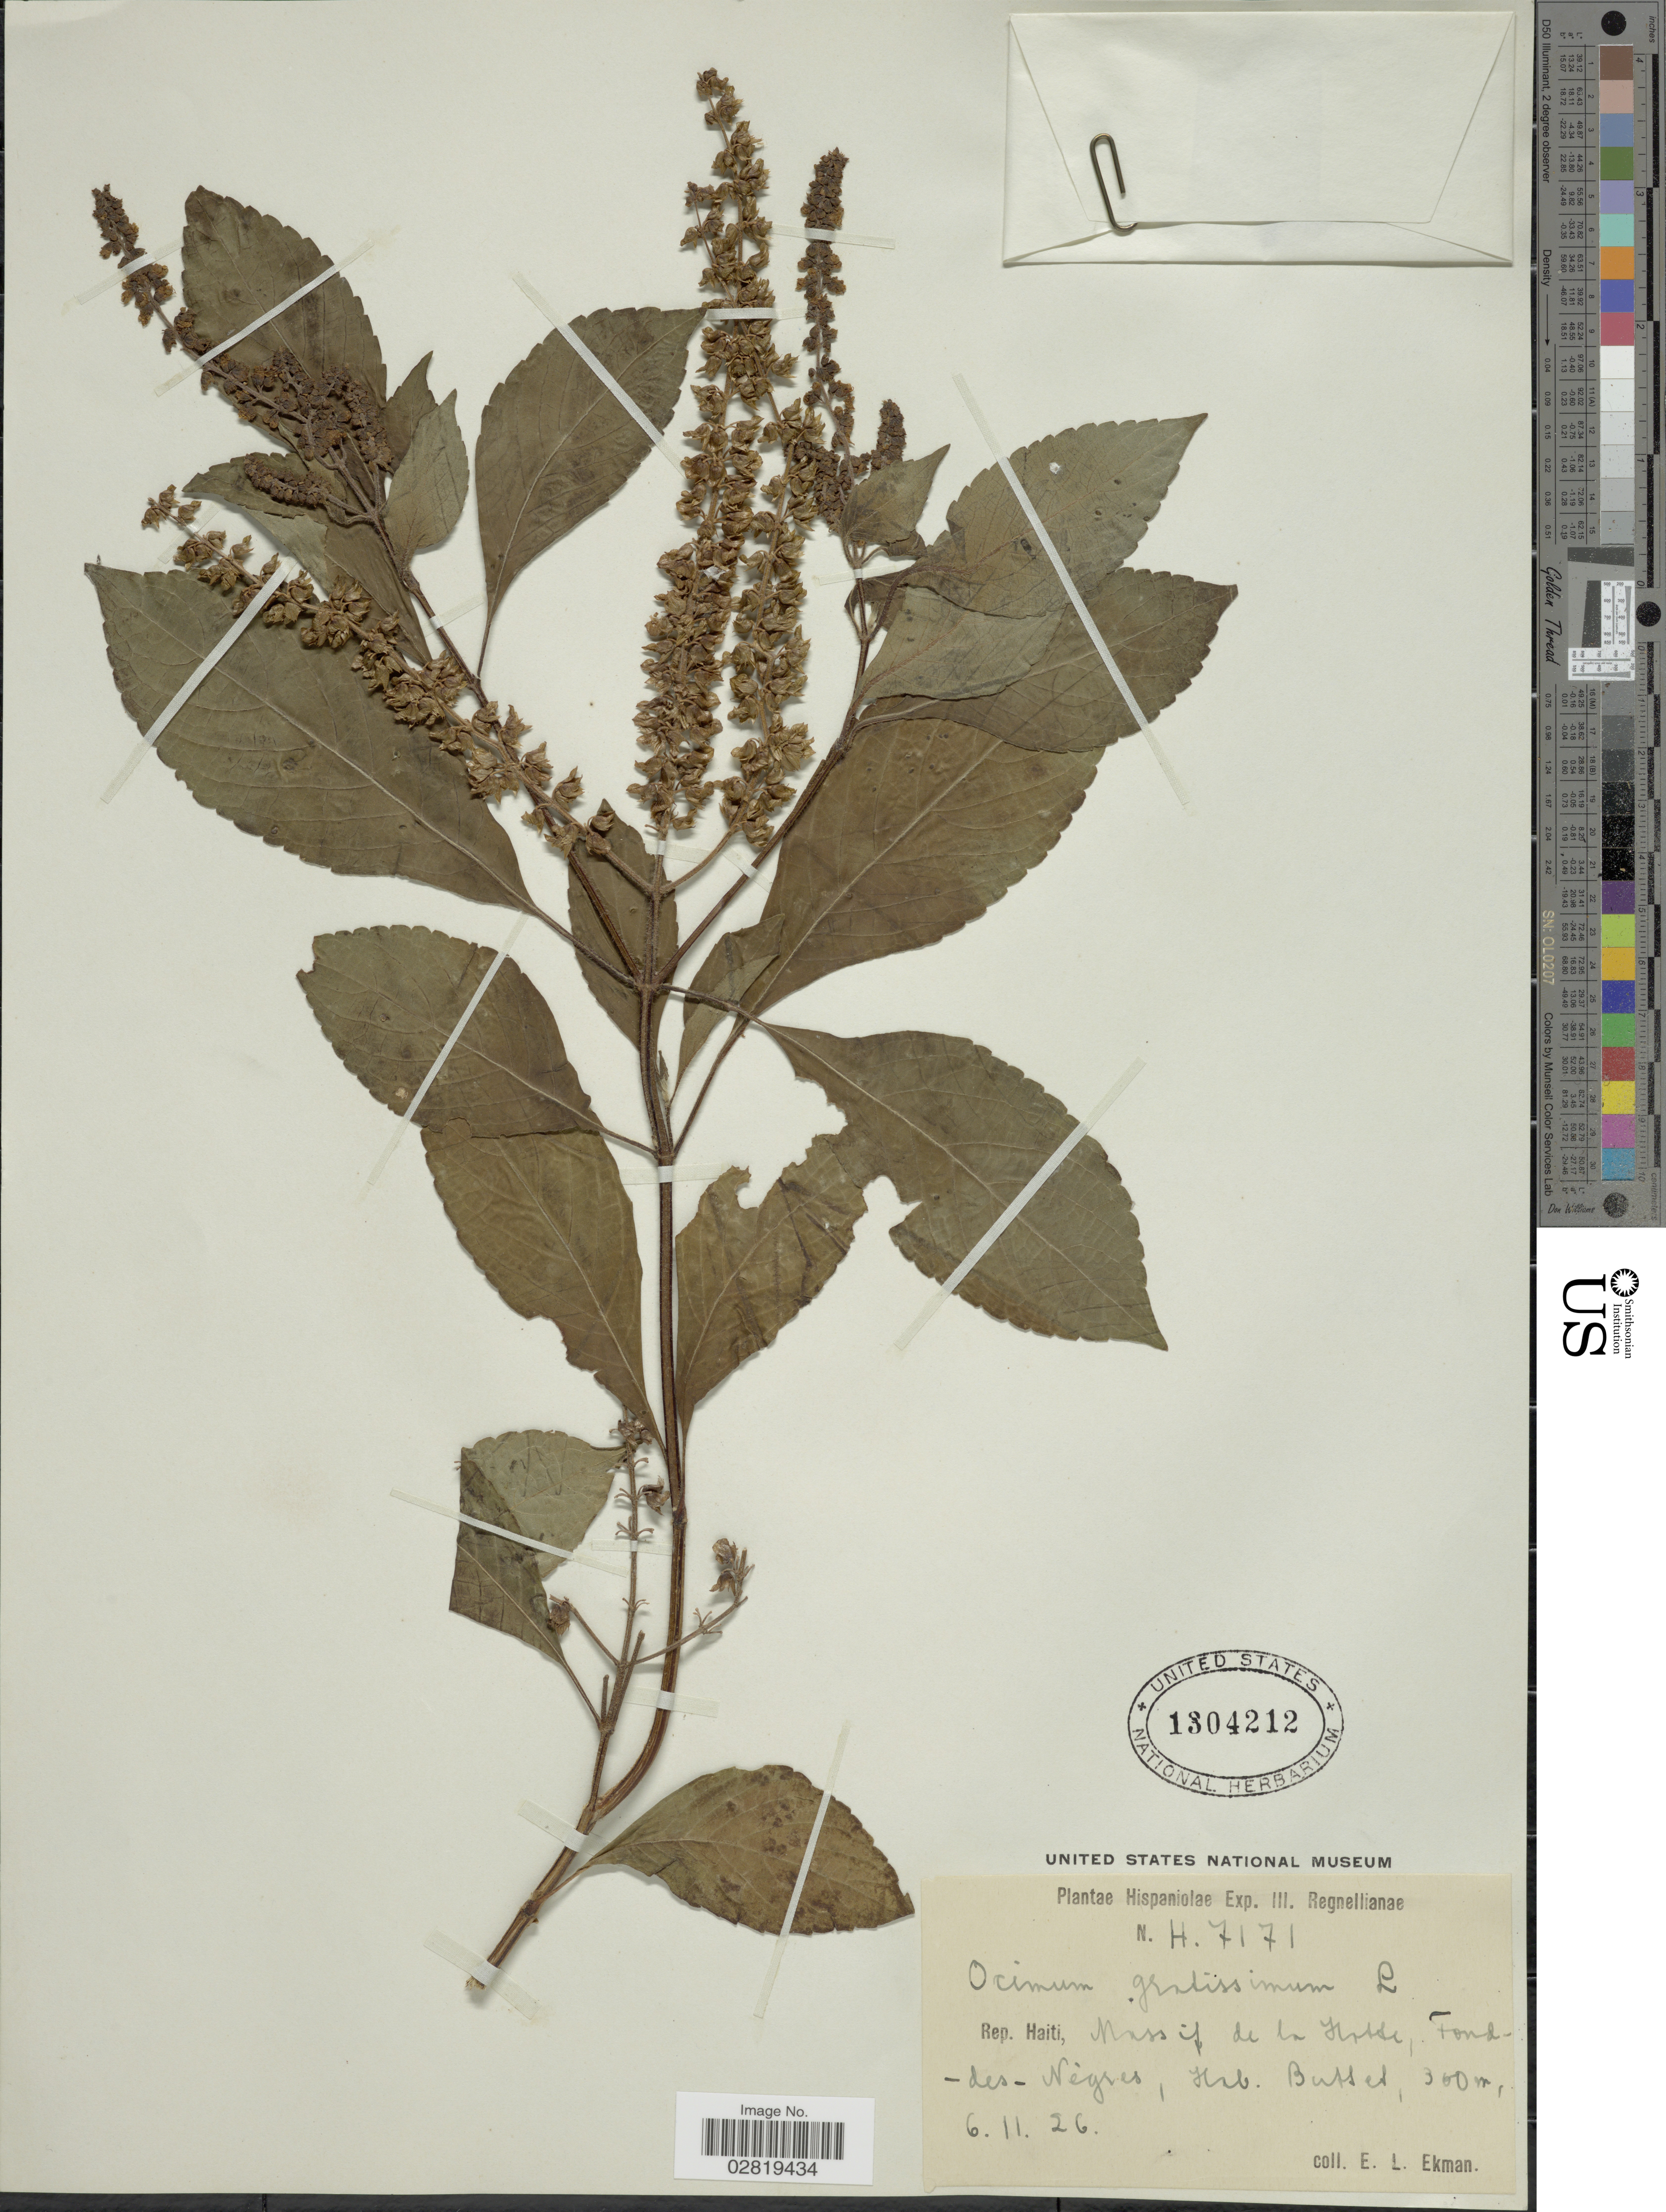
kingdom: Plantae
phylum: Tracheophyta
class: Magnoliopsida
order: Lamiales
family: Lamiaceae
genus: Ocimum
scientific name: Ocimum gratissimum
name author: L.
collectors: E. L. Ekman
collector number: H. 7171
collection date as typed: Transcribed d/m/y: 6/11/26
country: Haiti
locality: Rep. Haiti, Massif de la Hotte, Fondes Negres.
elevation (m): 300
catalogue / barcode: US 1304212